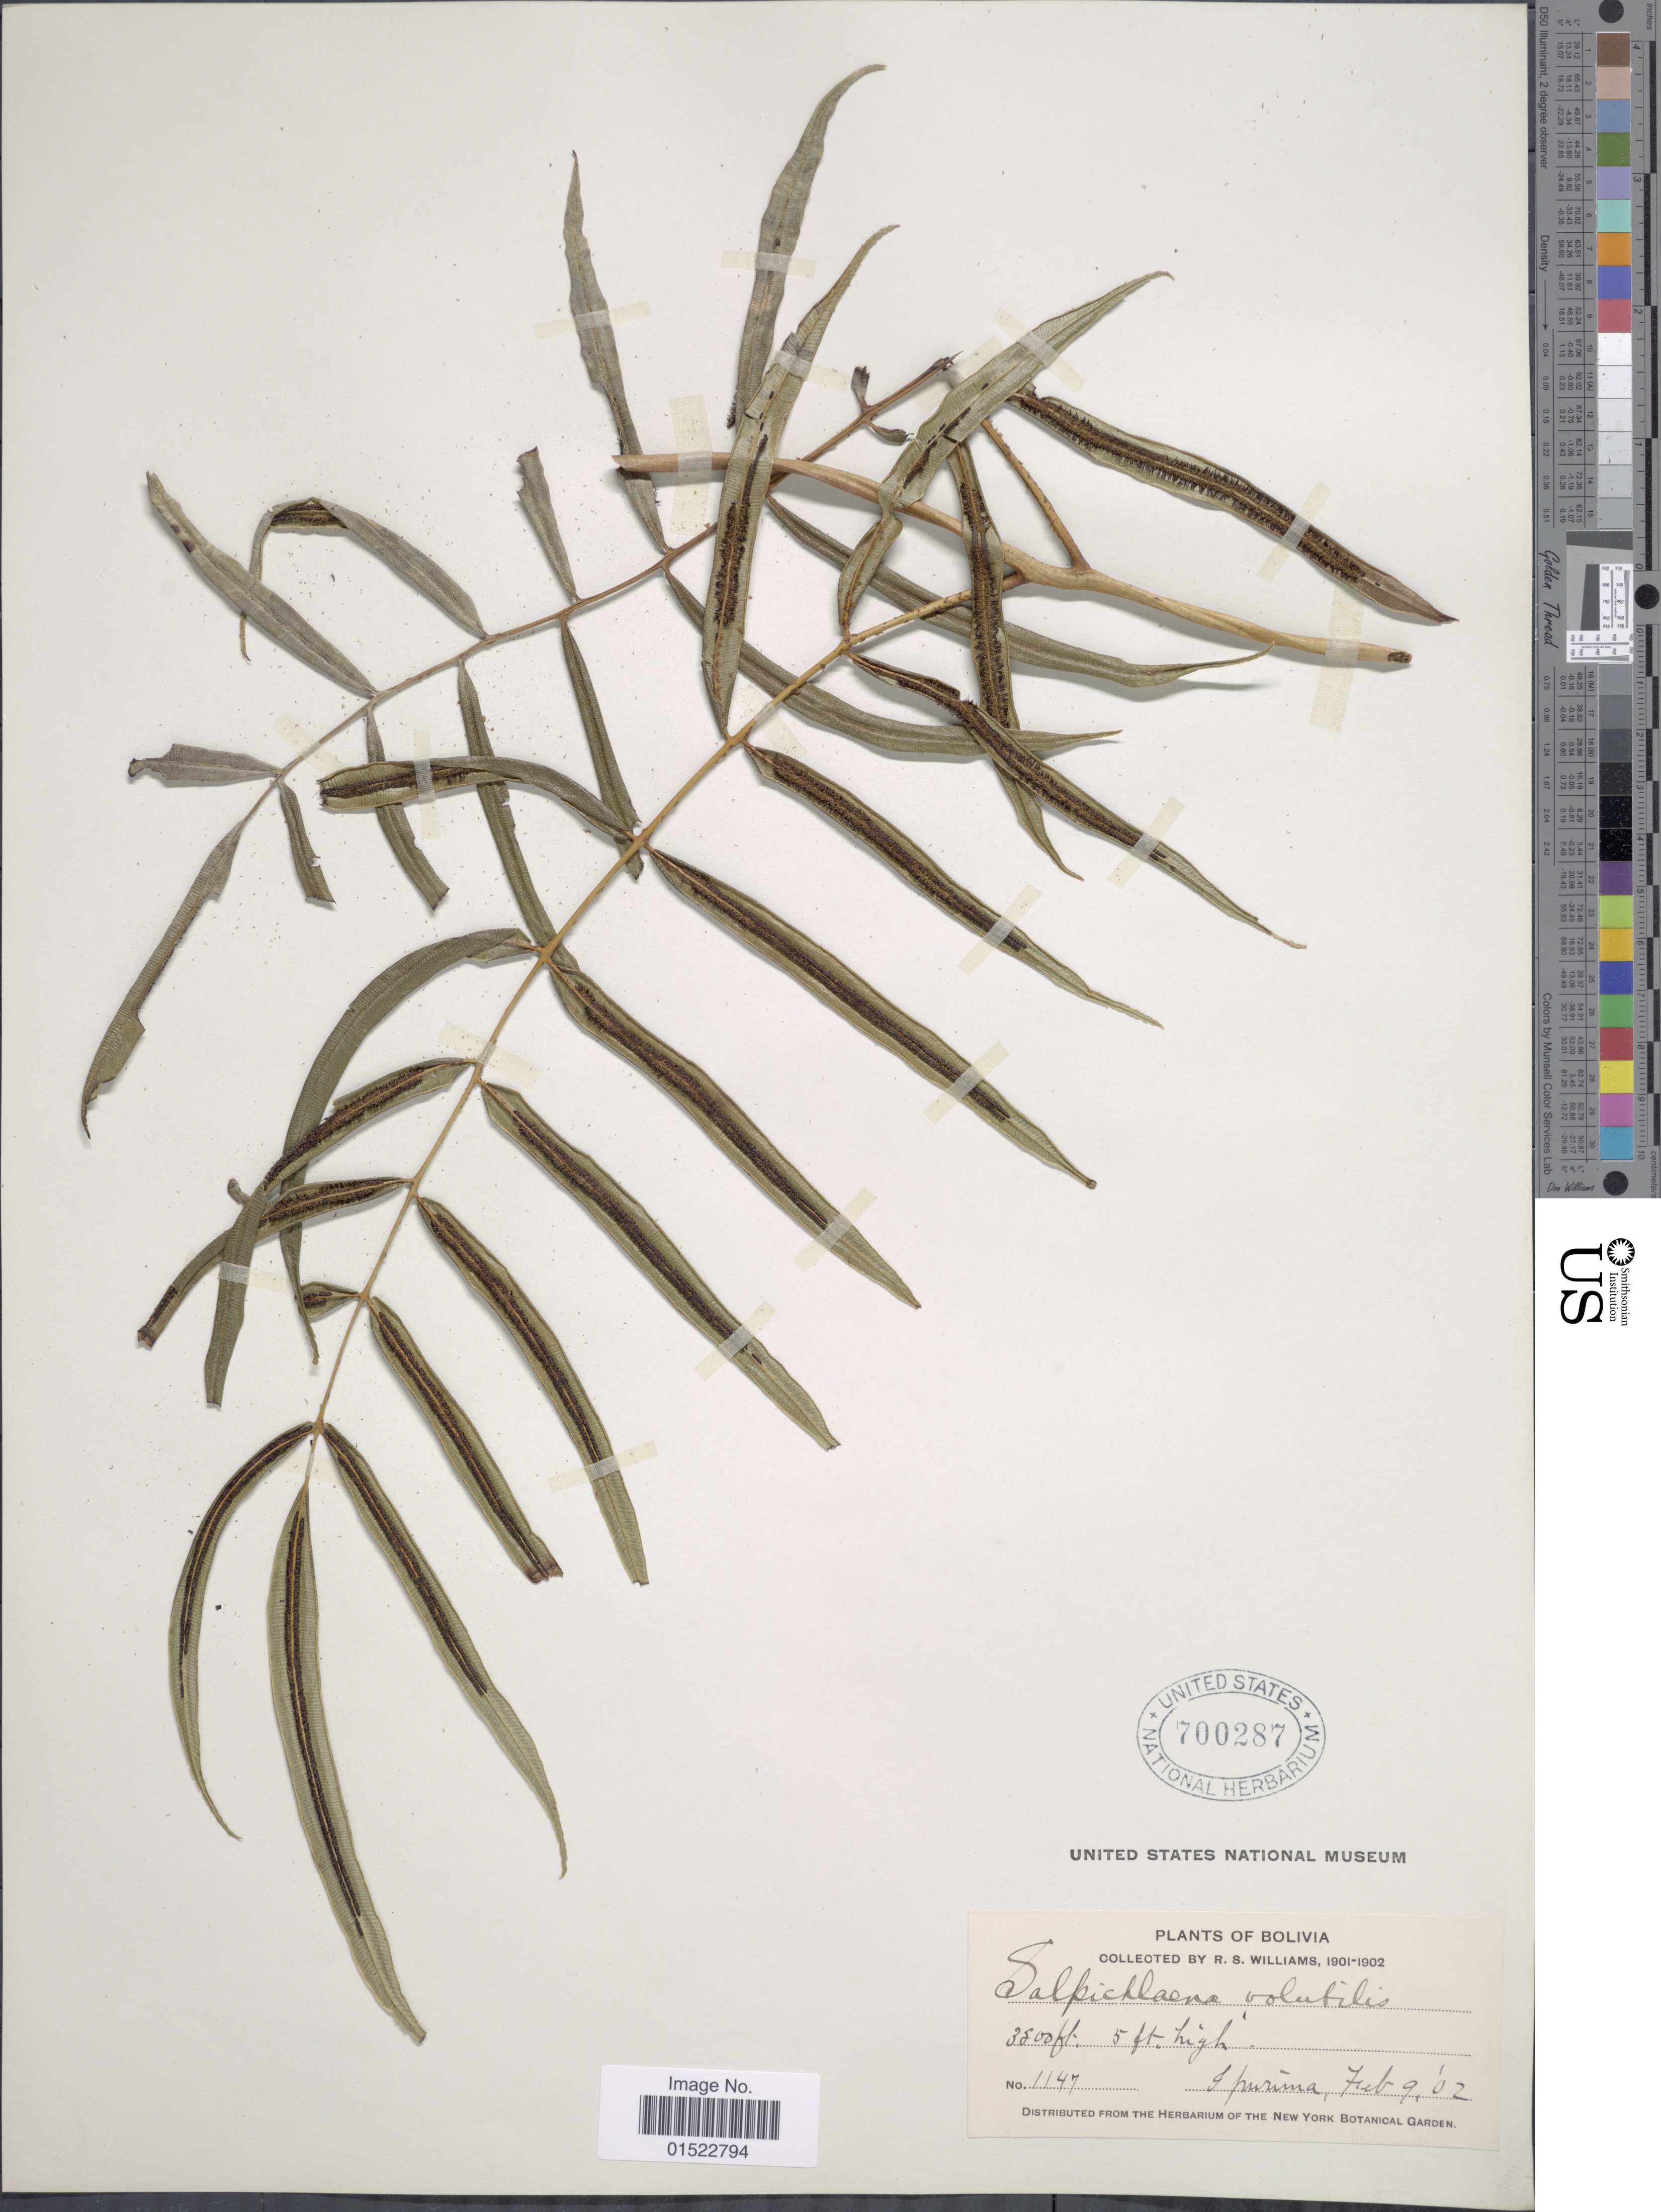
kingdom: Plantae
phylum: Tracheophyta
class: Polypodiopsida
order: Polypodiales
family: Blechnaceae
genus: Salpichlaena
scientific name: Salpichlaena volubilis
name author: (Kaulf.) J. Sm.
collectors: R. S. Williams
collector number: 1147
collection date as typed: Feb 9, '02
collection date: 1902-02-09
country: Bolivia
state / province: La Paz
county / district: Franz Tamayo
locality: Ipurama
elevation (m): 1158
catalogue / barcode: US 700287